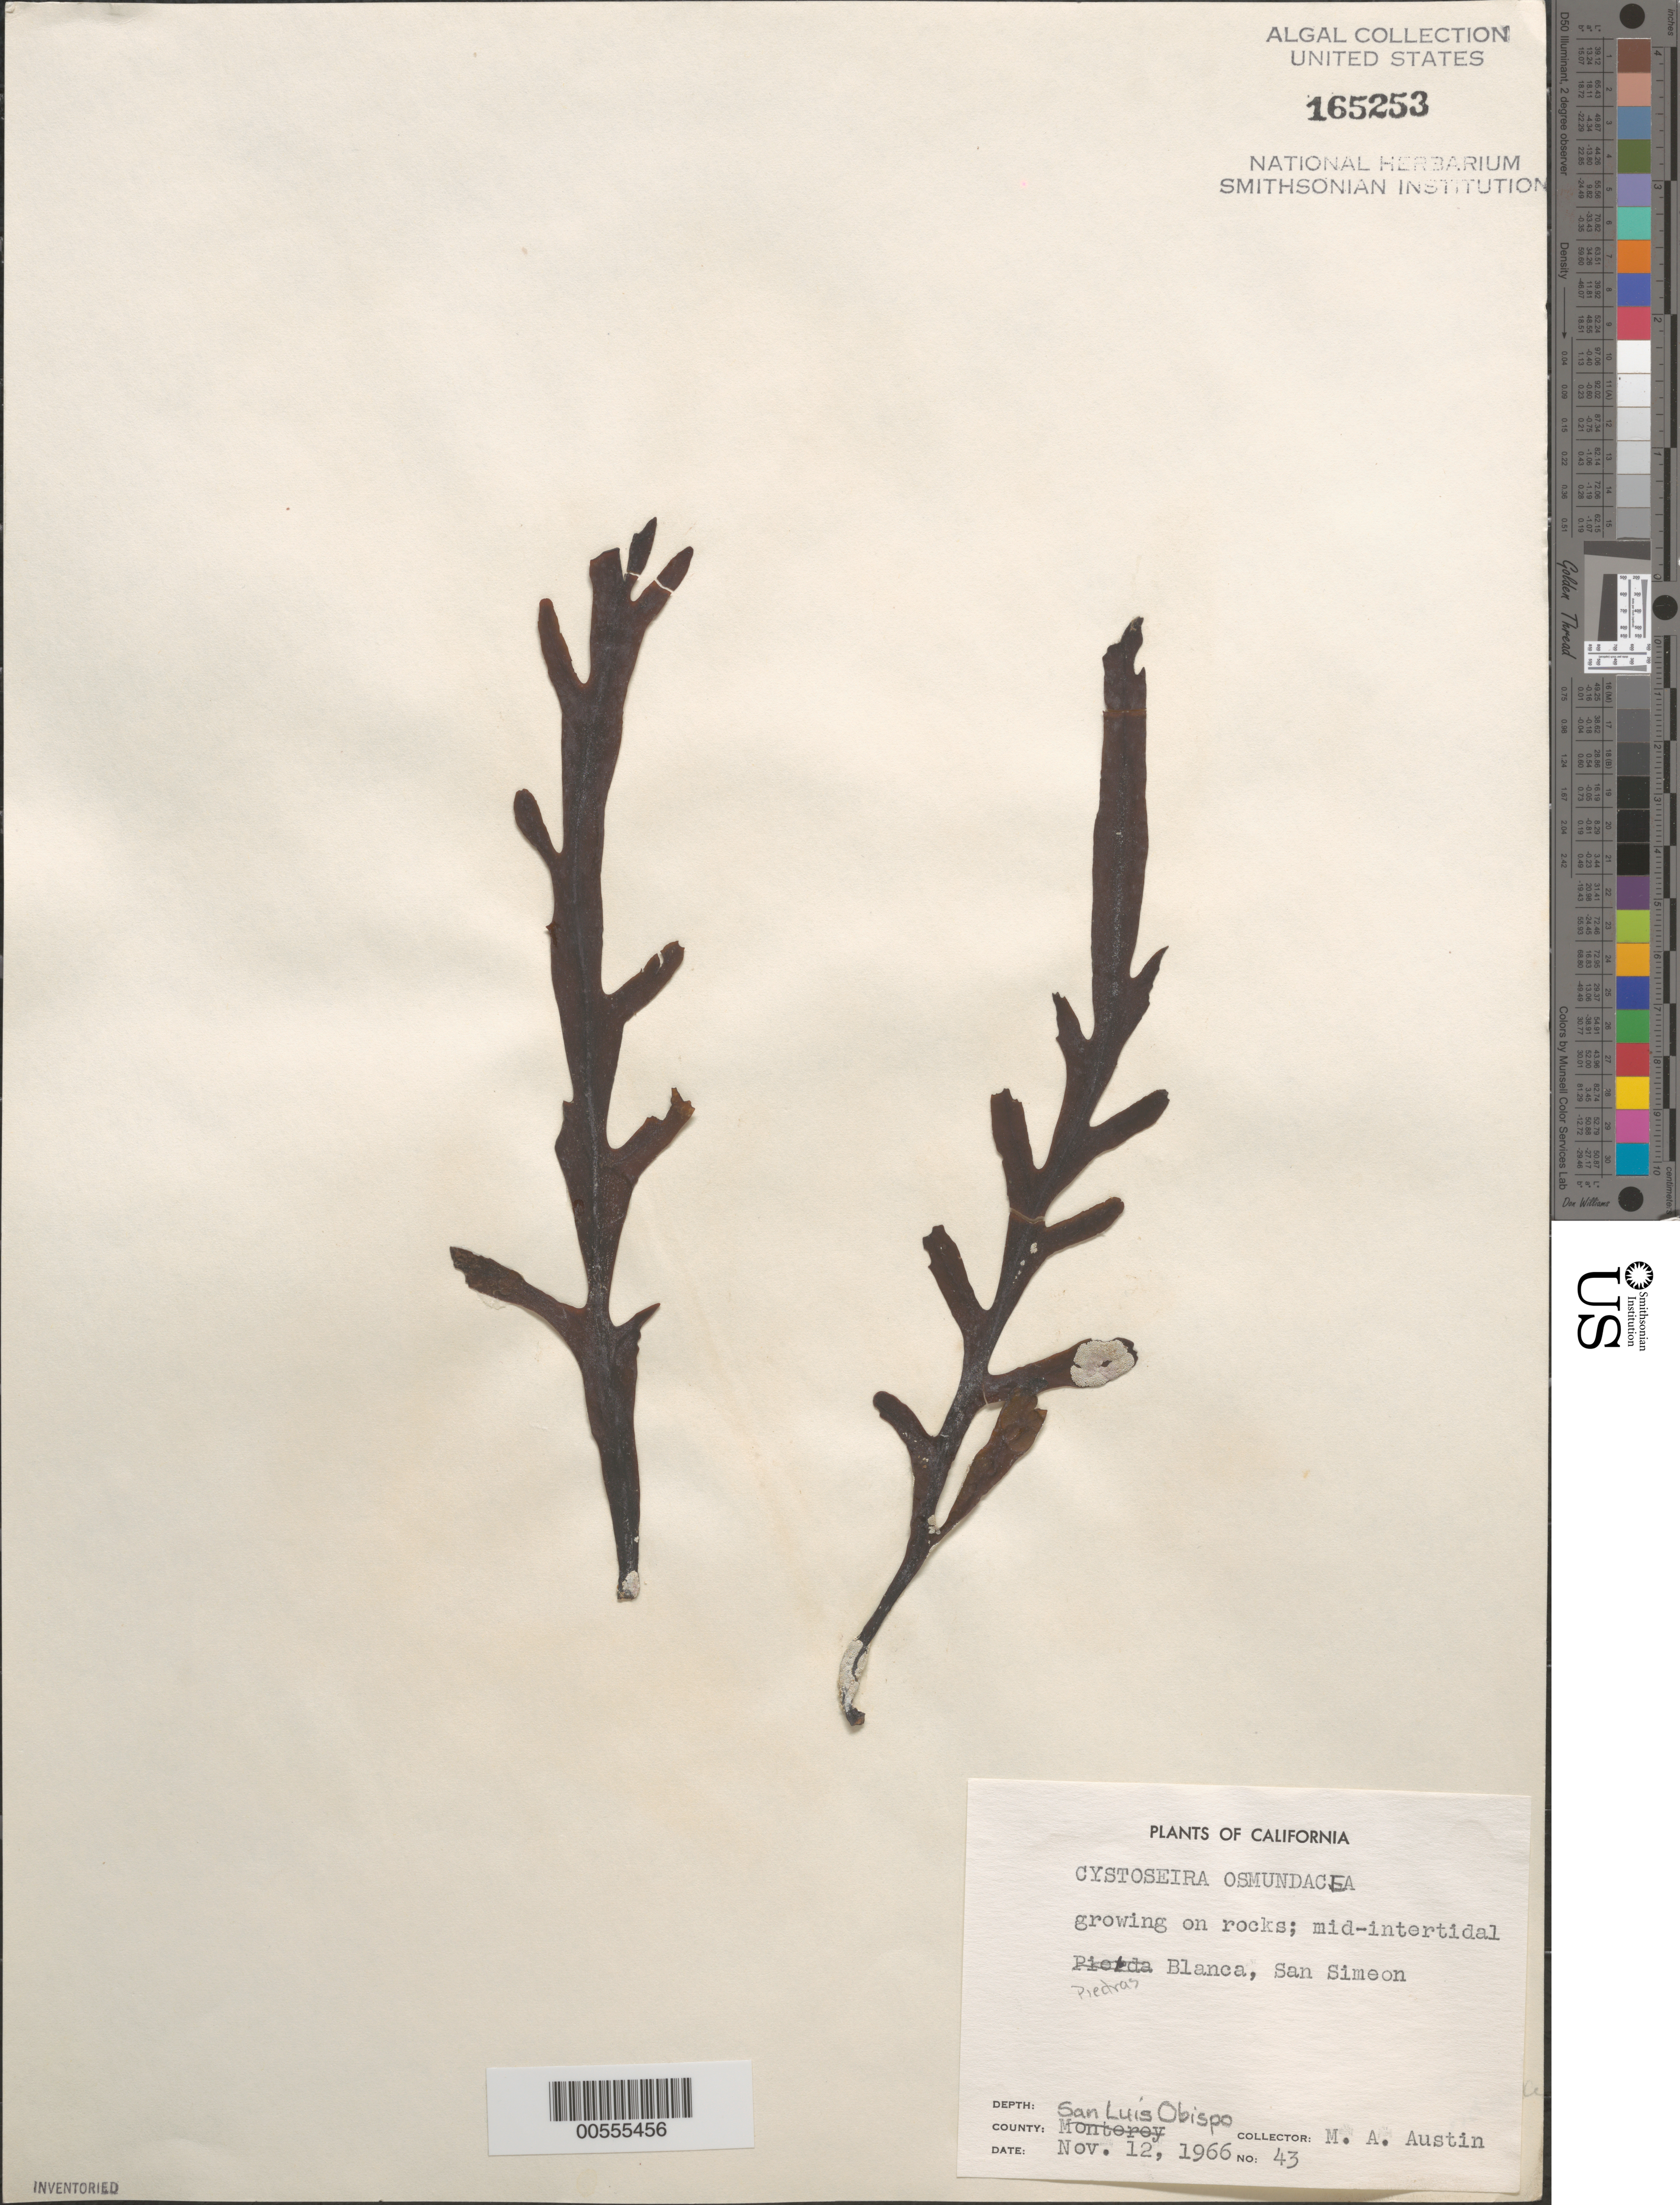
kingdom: Chromista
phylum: Ochrophyta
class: Phaeophyceae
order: Fucales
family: Sargassaceae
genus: Cystoseira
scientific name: Cystoseira osmundacea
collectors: M. Austin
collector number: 43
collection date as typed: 12 Nov 1966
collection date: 1966-11-12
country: United States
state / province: California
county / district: San Luis Obispo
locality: Piedras Blancas, San Simeon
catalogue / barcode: US 165253